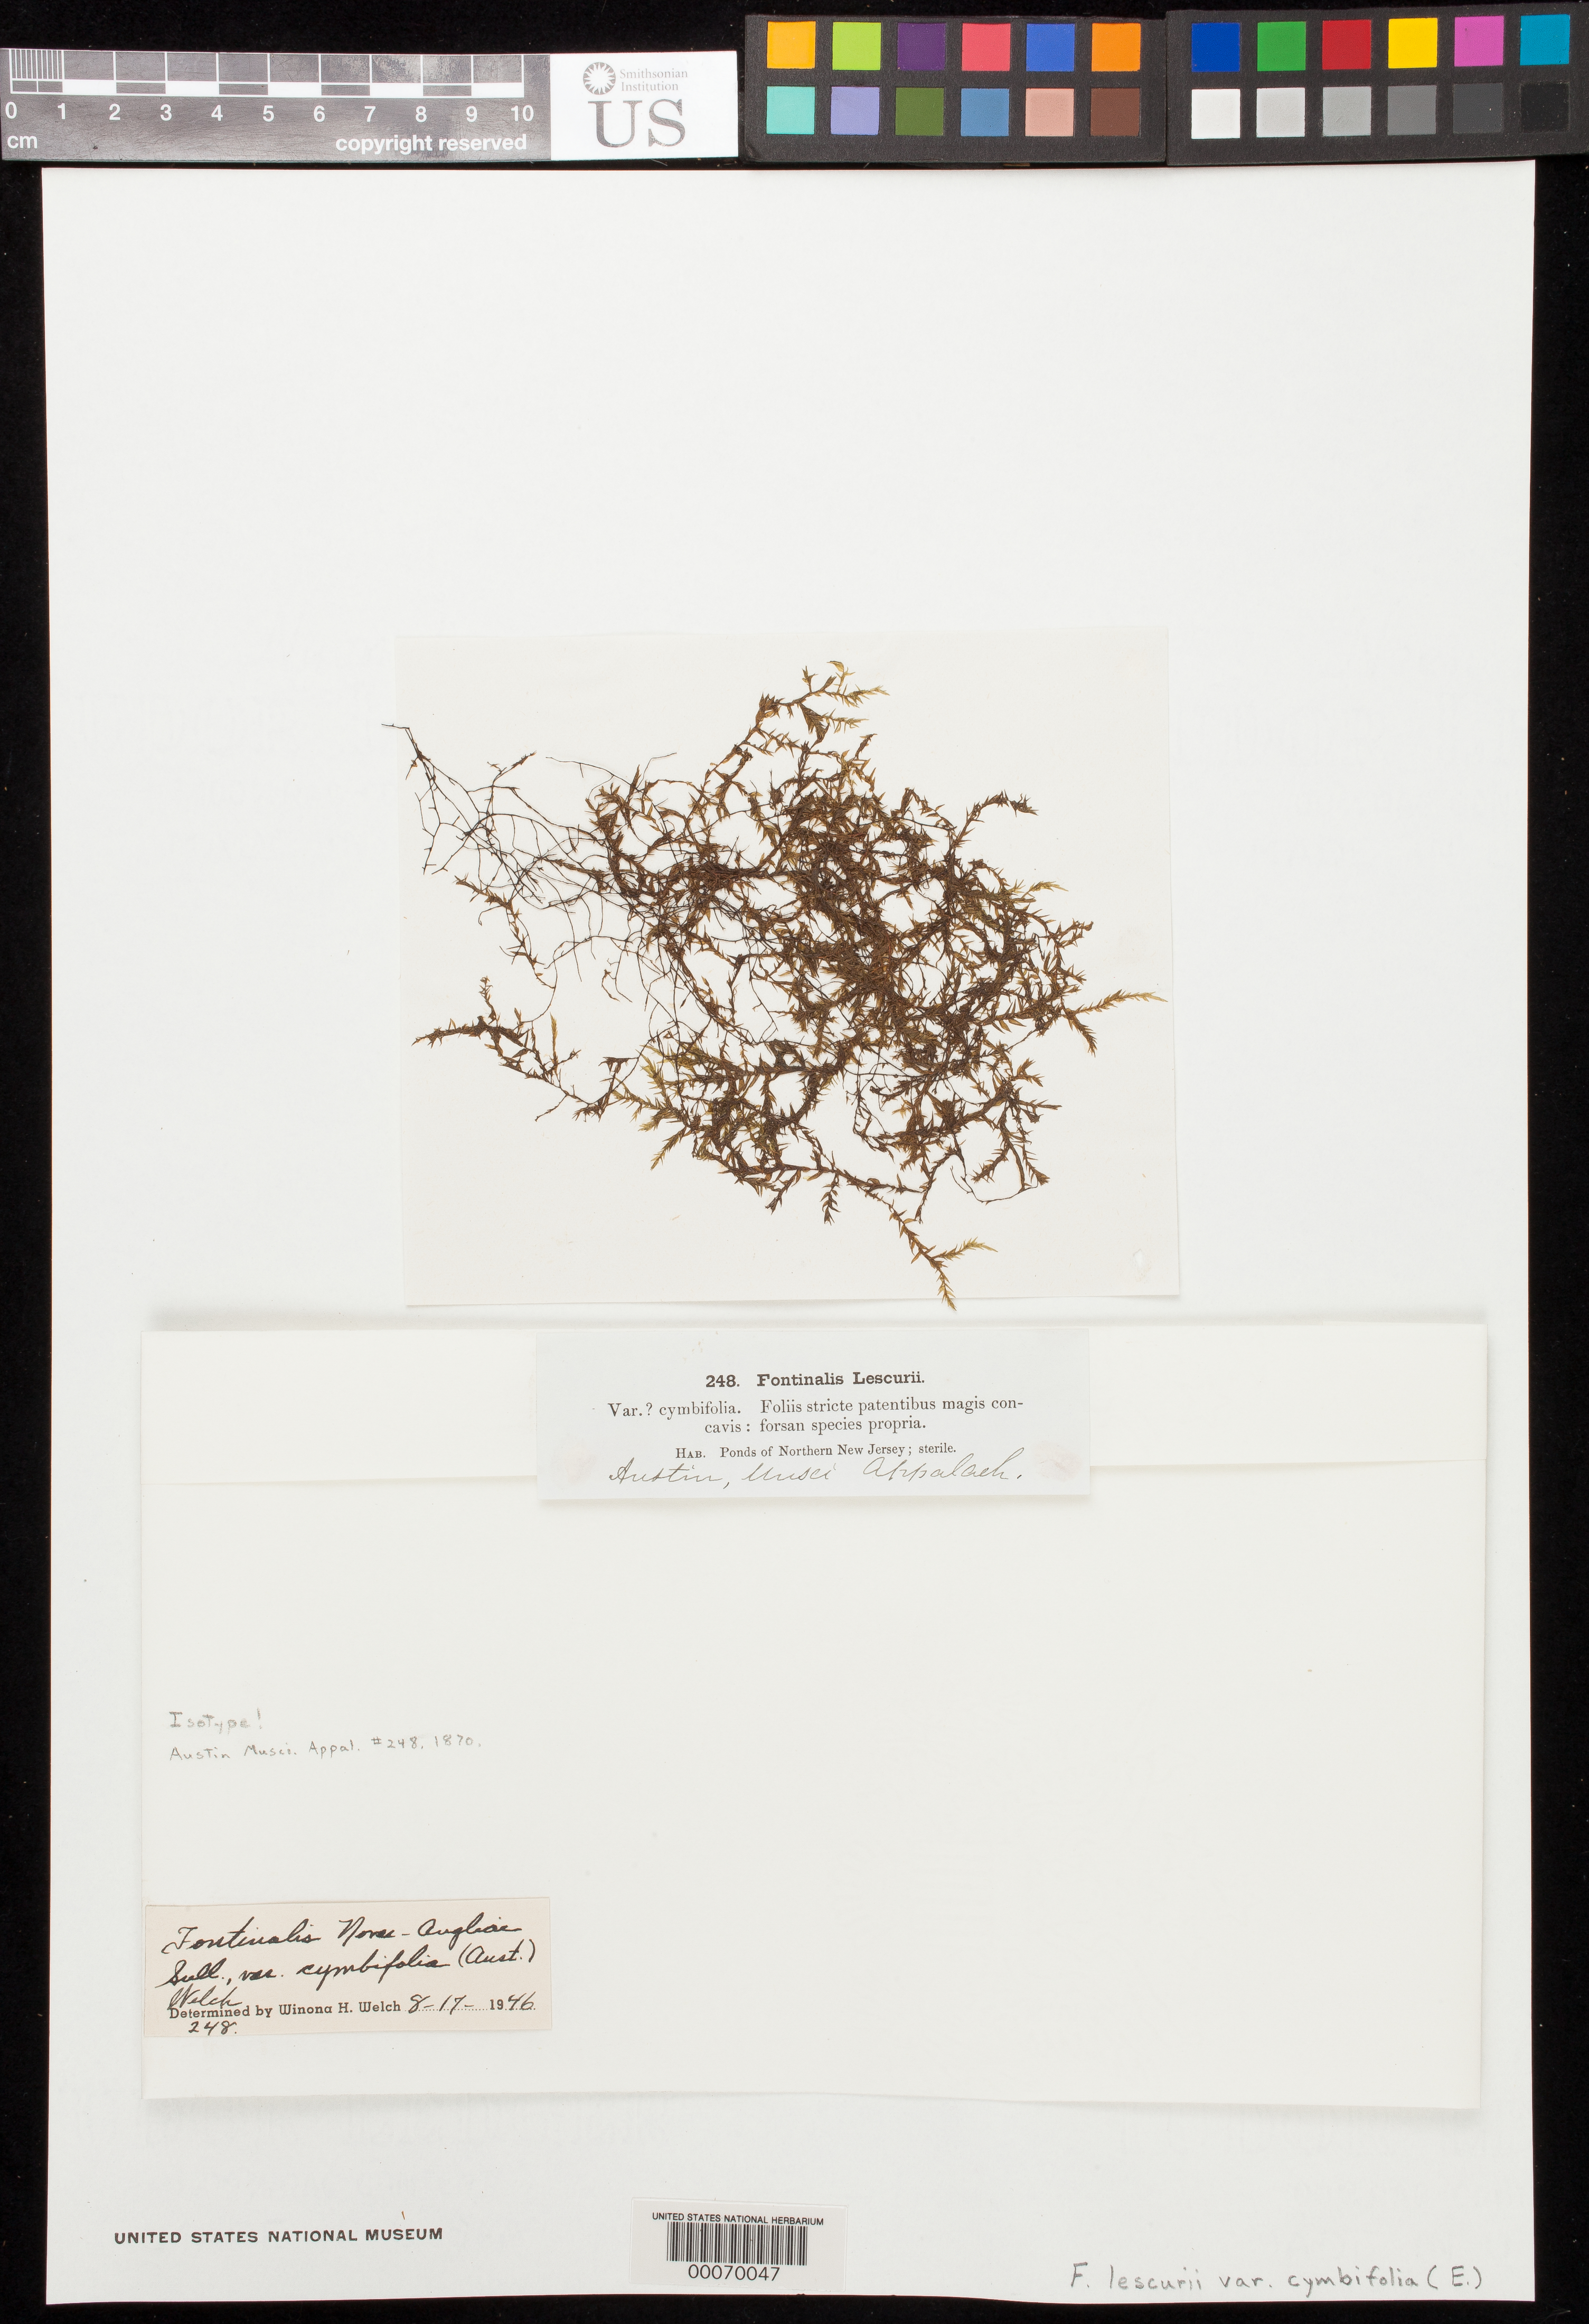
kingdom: Plantae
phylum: Bryophyta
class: Bryopsida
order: Hypnales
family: Fontinalaceae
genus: Fontinalis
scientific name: Fontinalis lescurii var. cymbifolia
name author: Austin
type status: Isotype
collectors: C. F. Austin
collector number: Musci Appalach. 248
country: United States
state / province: New Jersey